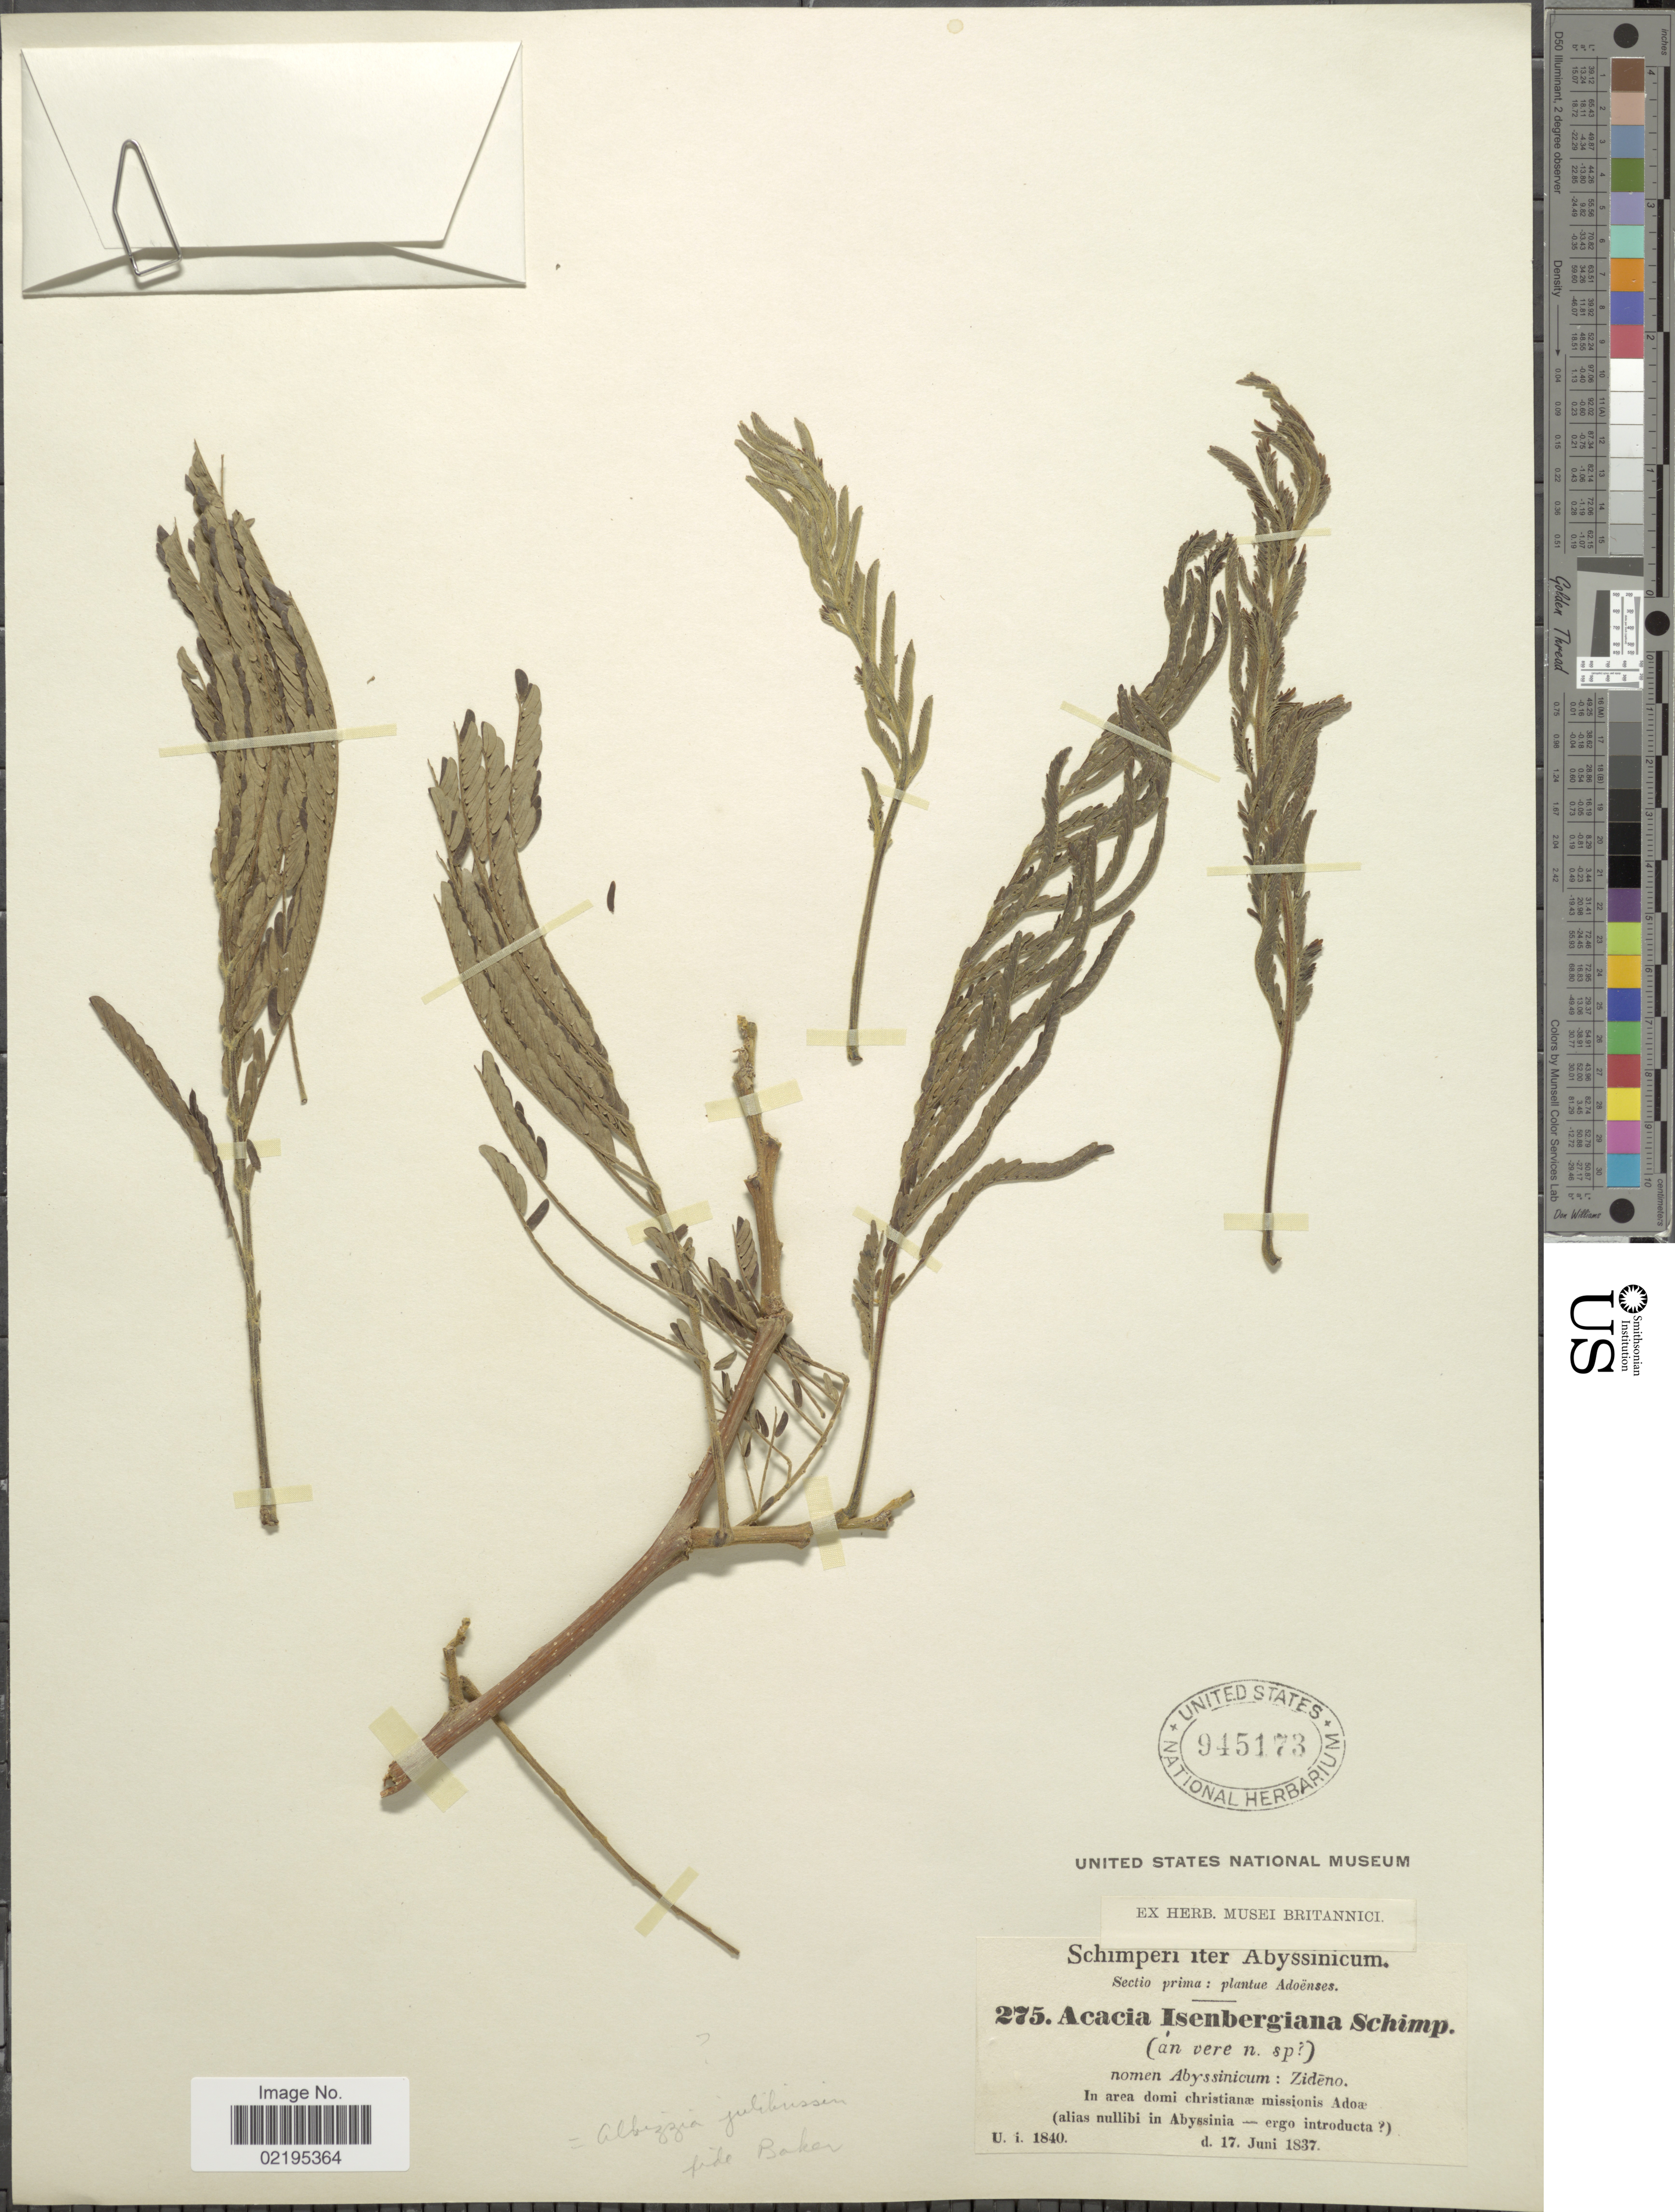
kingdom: Plantae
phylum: Tracheophyta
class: Magnoliopsida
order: Fabales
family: Fabaceae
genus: Albizia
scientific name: Albizia julibrissin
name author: Durazz.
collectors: -. Schimper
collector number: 275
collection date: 1837-06-17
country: Eritrea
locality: Abyssinicum, Zideno, In area domi christianae missionis Adoae (alias nullibi in Abyssinia - ergo introducta)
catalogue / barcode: US 945173